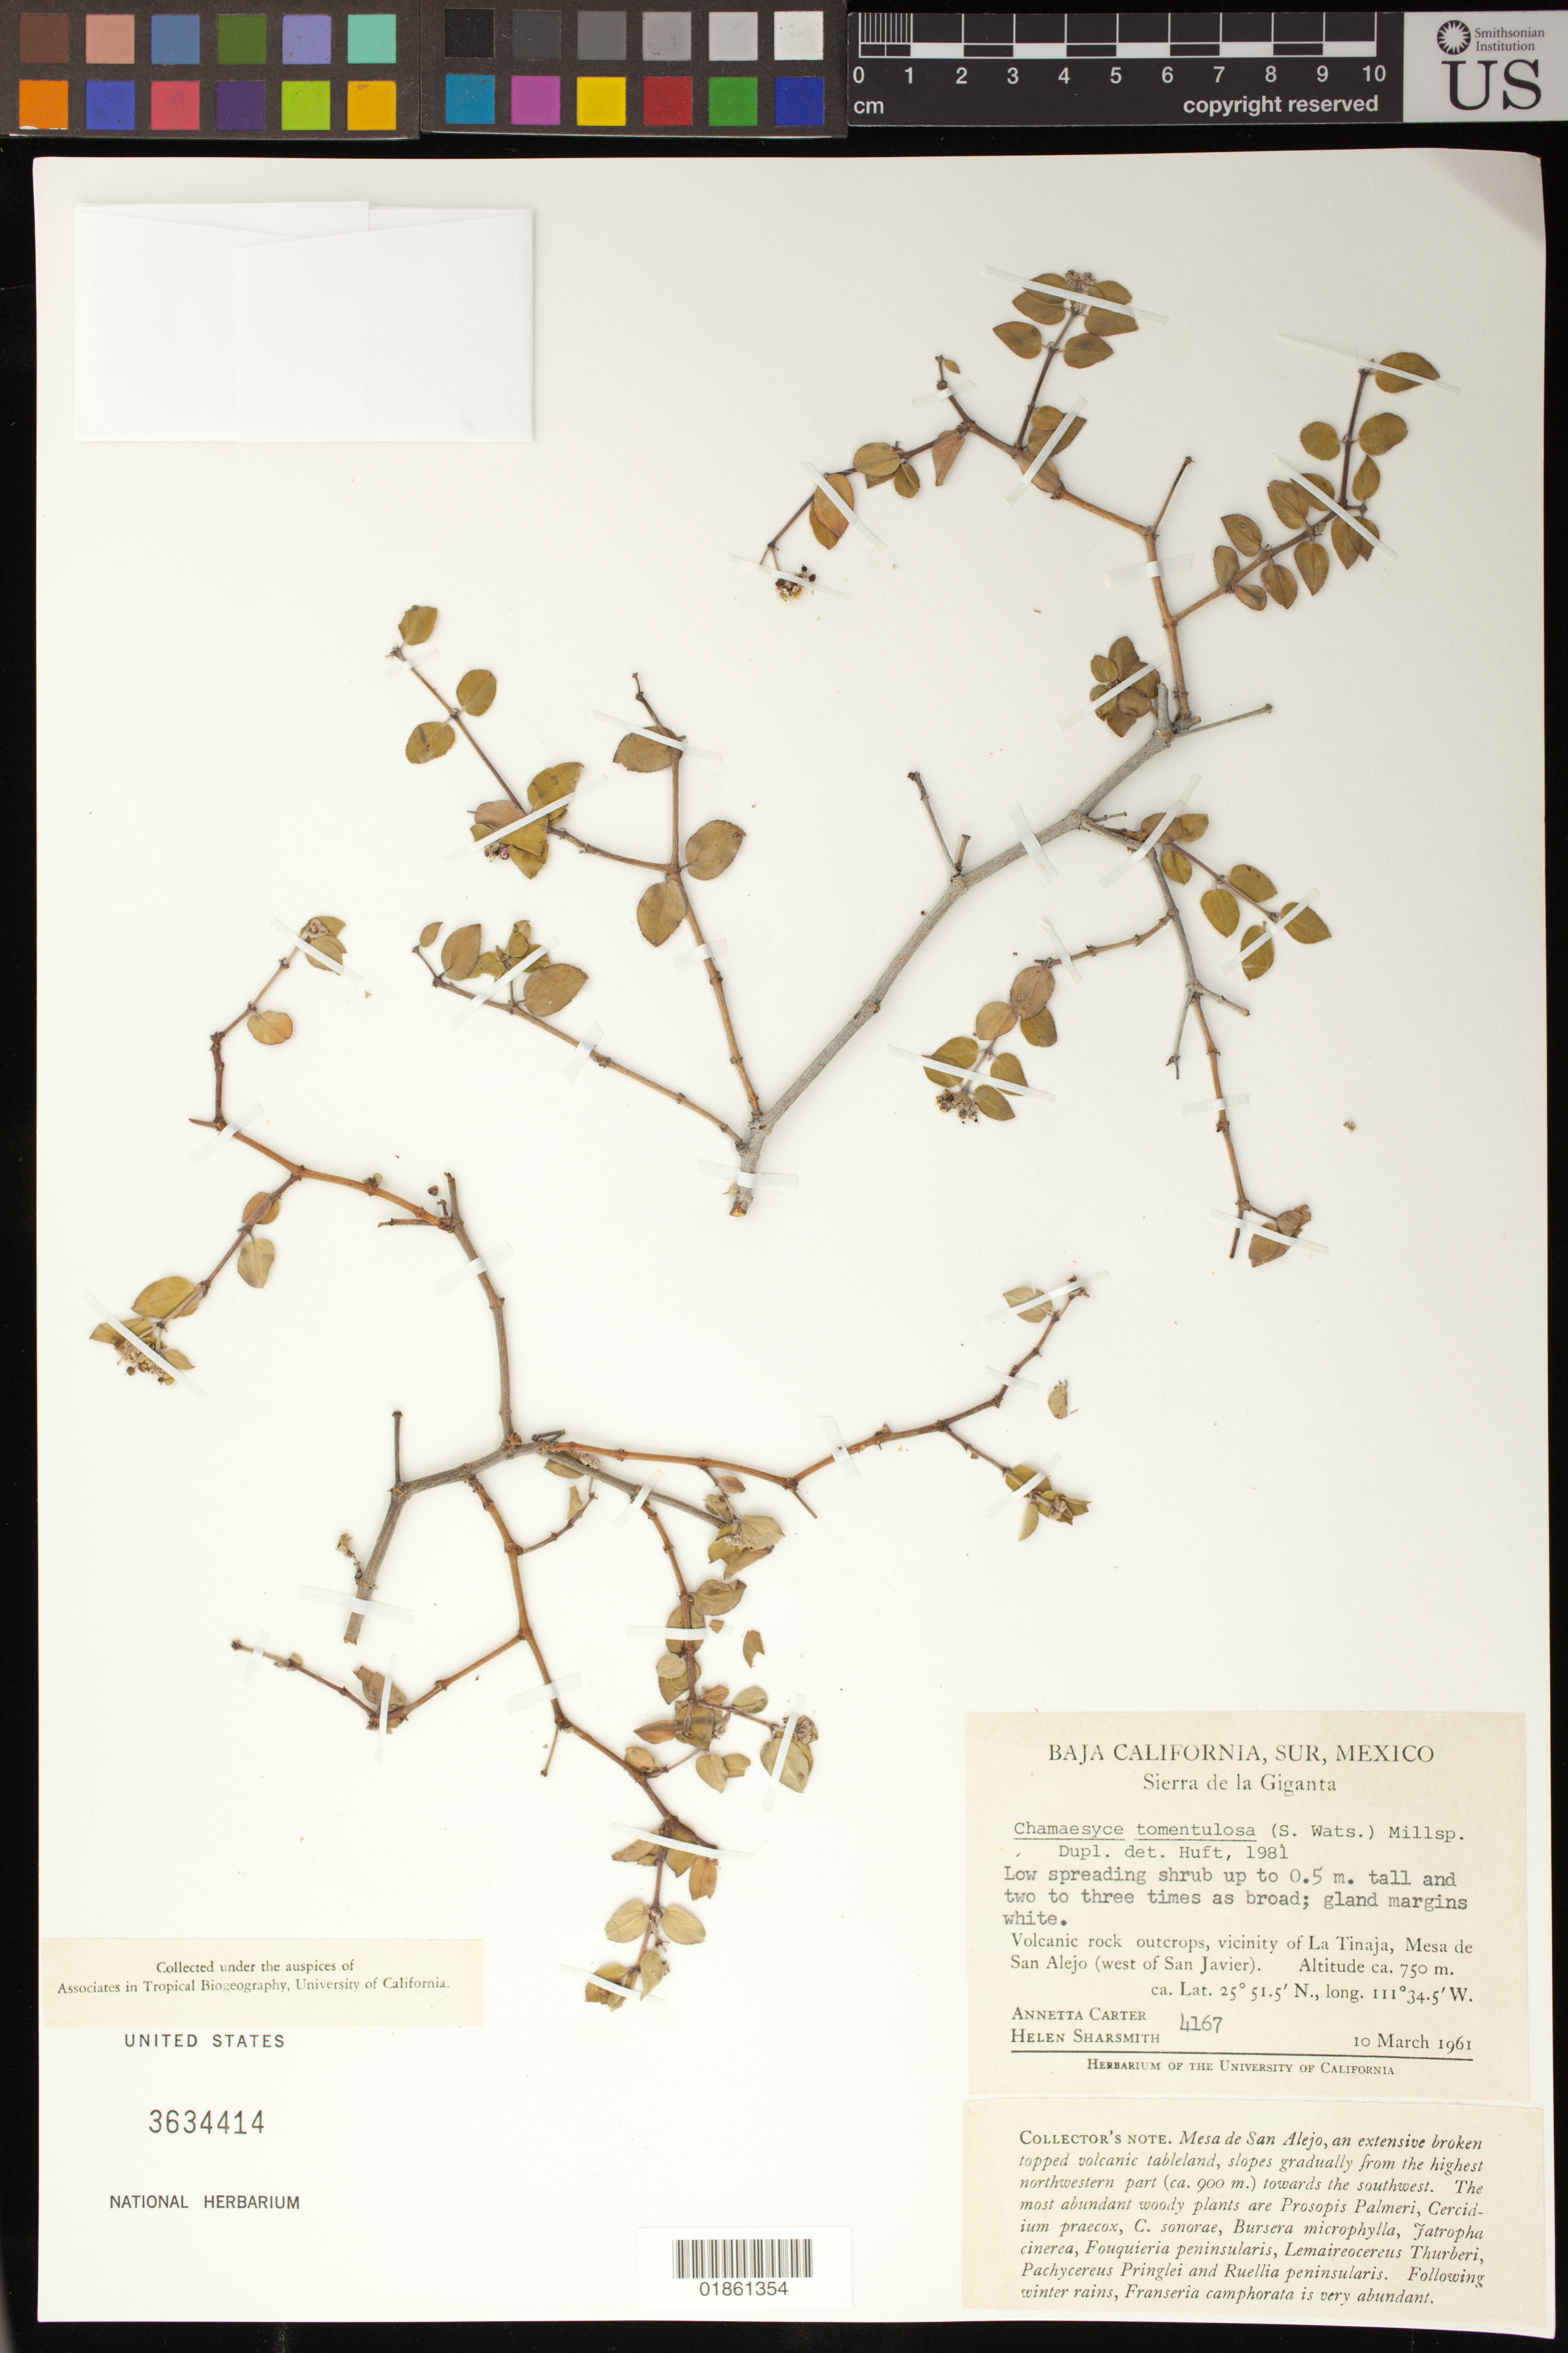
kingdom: Plantae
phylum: Tracheophyta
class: Magnoliopsida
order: Malpighiales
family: Euphorbiaceae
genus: Euphorbia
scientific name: Euphorbia tomentulosa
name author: S. Watson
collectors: A. M. Carter & H. Sharsmith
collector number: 4167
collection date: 1961-03-10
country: Mexico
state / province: Baja California Sur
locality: Sierra de la Giganta; Volcanic outcrops, vicinity of La Tinaja, Mesa de San Alejo (west of San Javier).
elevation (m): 750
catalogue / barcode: US 3634414